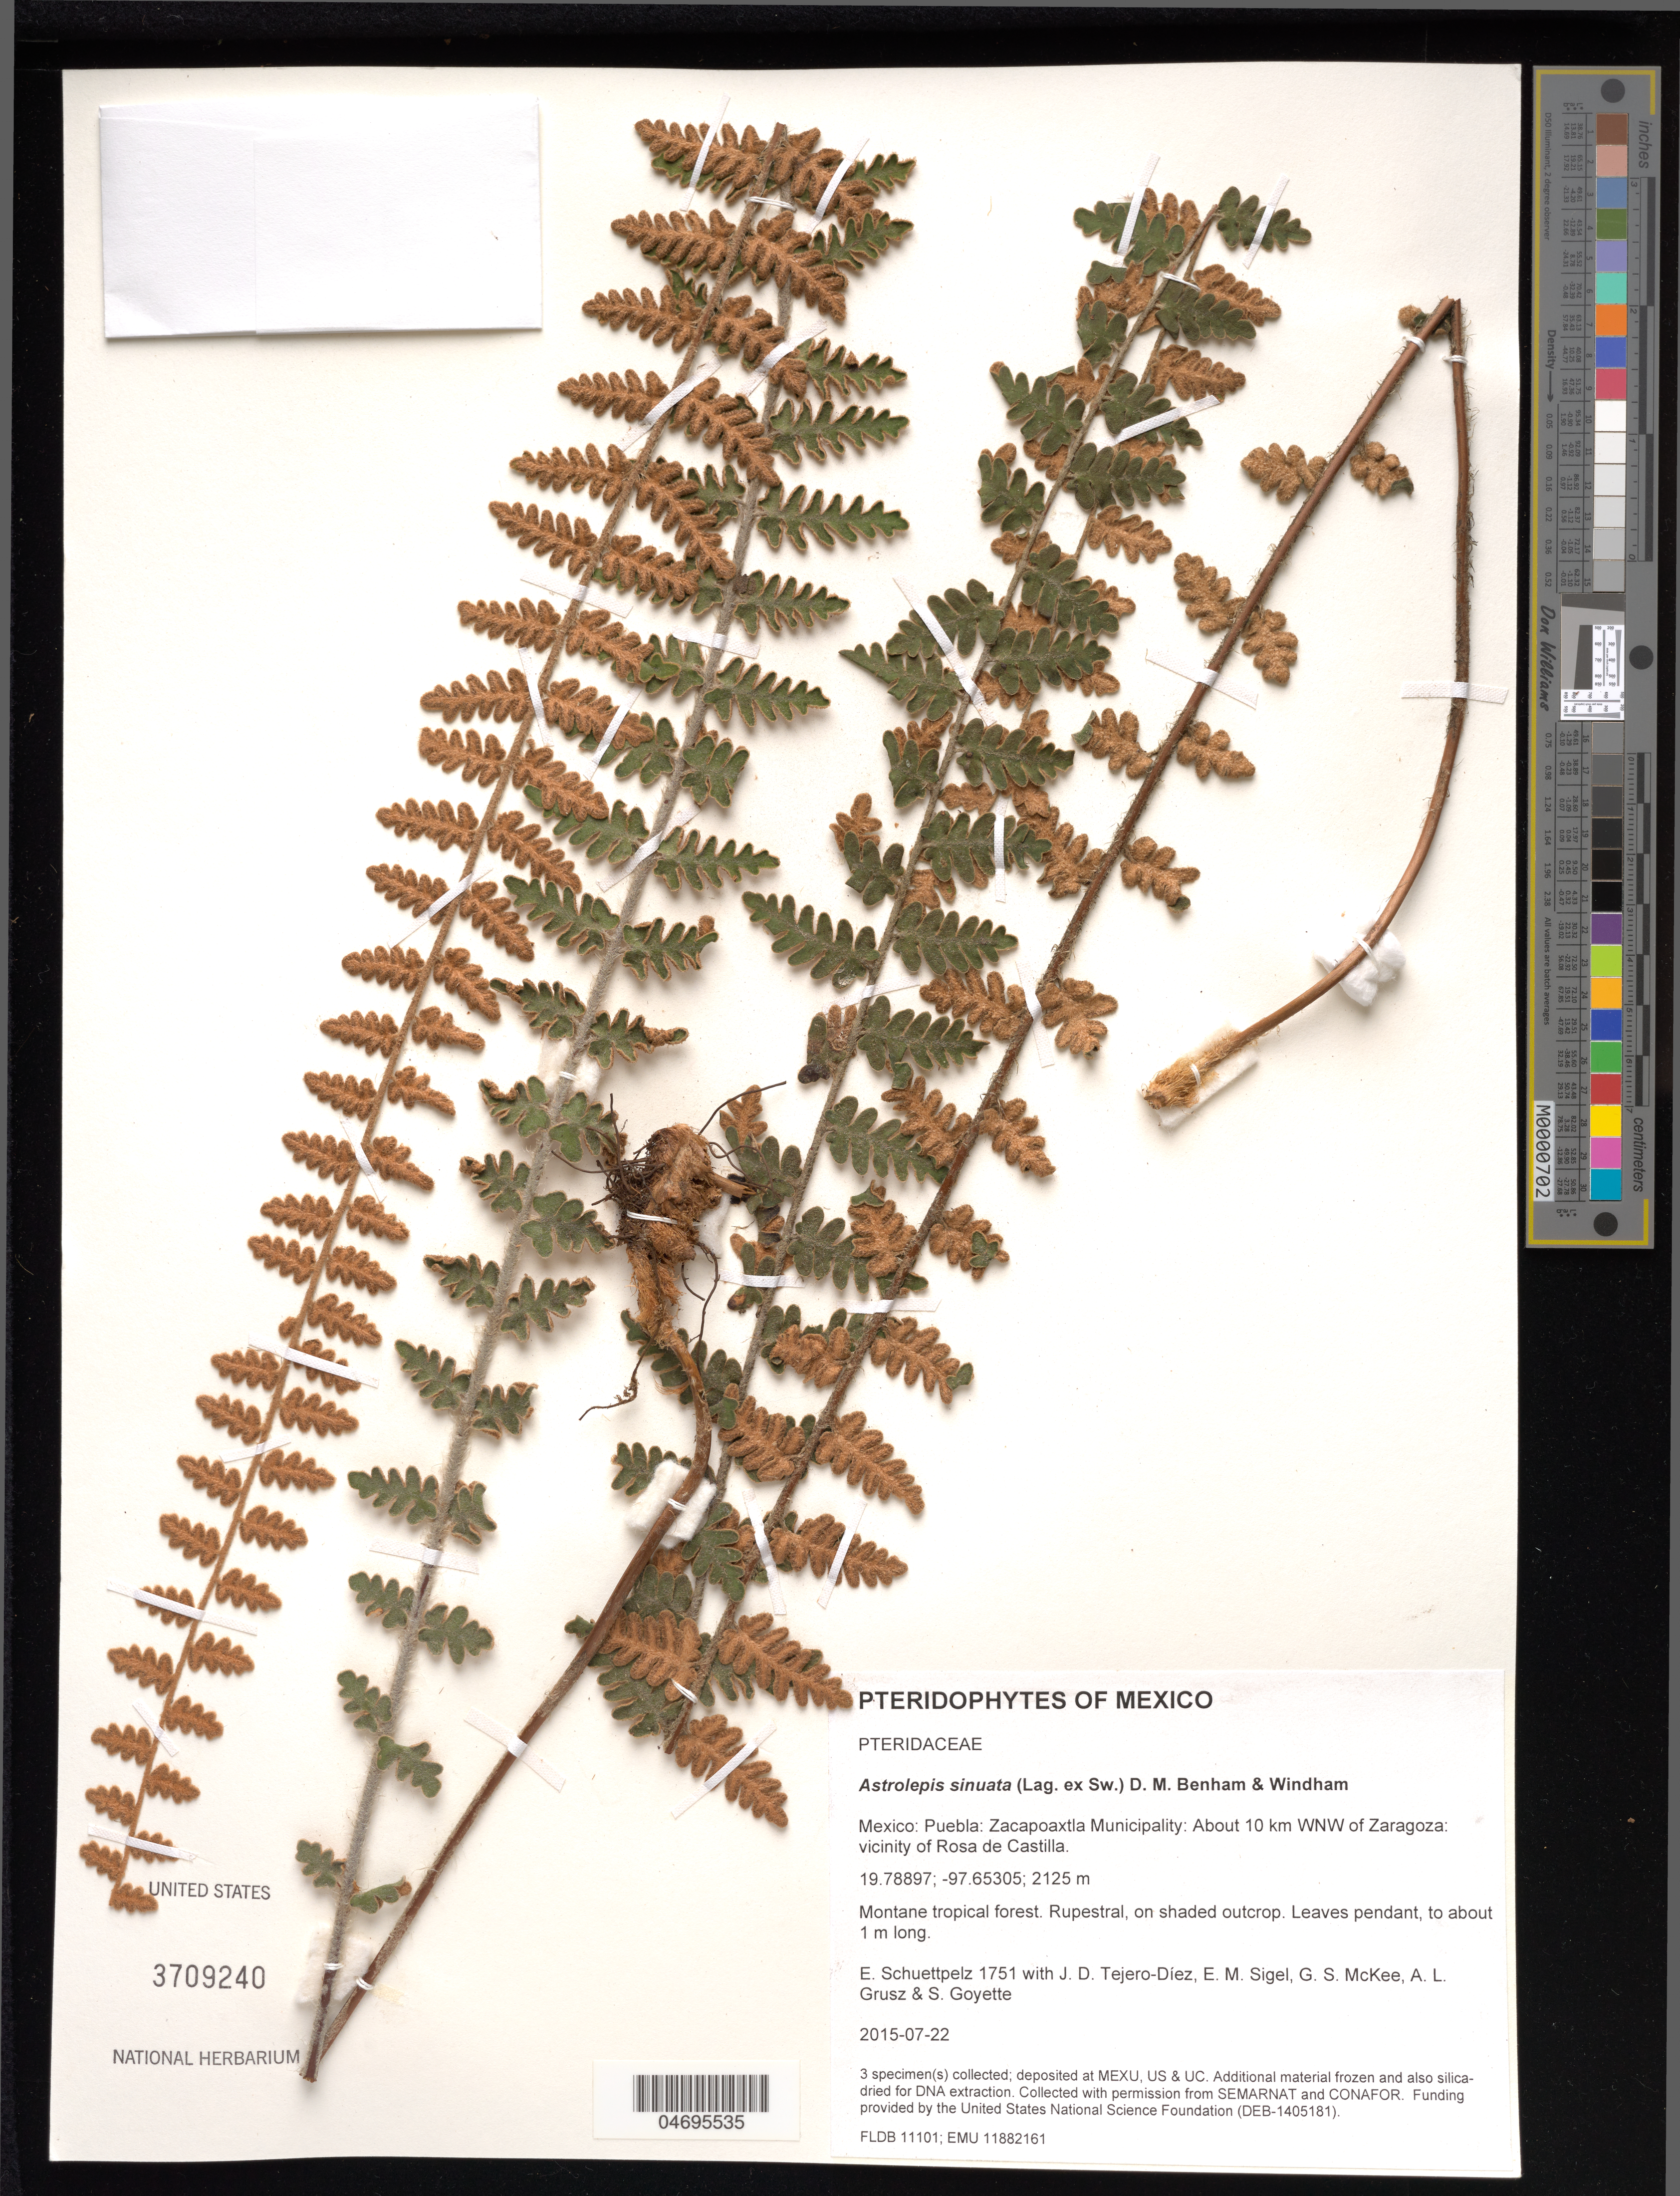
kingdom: Plantae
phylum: Tracheophyta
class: Polypodiopsida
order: Polypodiales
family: Pteridaceae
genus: Astrolepis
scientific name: Astrolepis sinuata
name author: (Lag. ex Sw.) D.M. Benham & Windham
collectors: E. Schuettpelz, D. Tejero-Díez, E. M. Sigel, G. S. McKee & A. Grusz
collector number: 1751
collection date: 2015-07-22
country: Mexico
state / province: Puebla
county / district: Zacapoaxtla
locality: About 10 km WNW of Zaragoza: vicinity of Rosa de Castilla.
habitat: Montane tropical forest.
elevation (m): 2125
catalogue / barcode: US 3709240